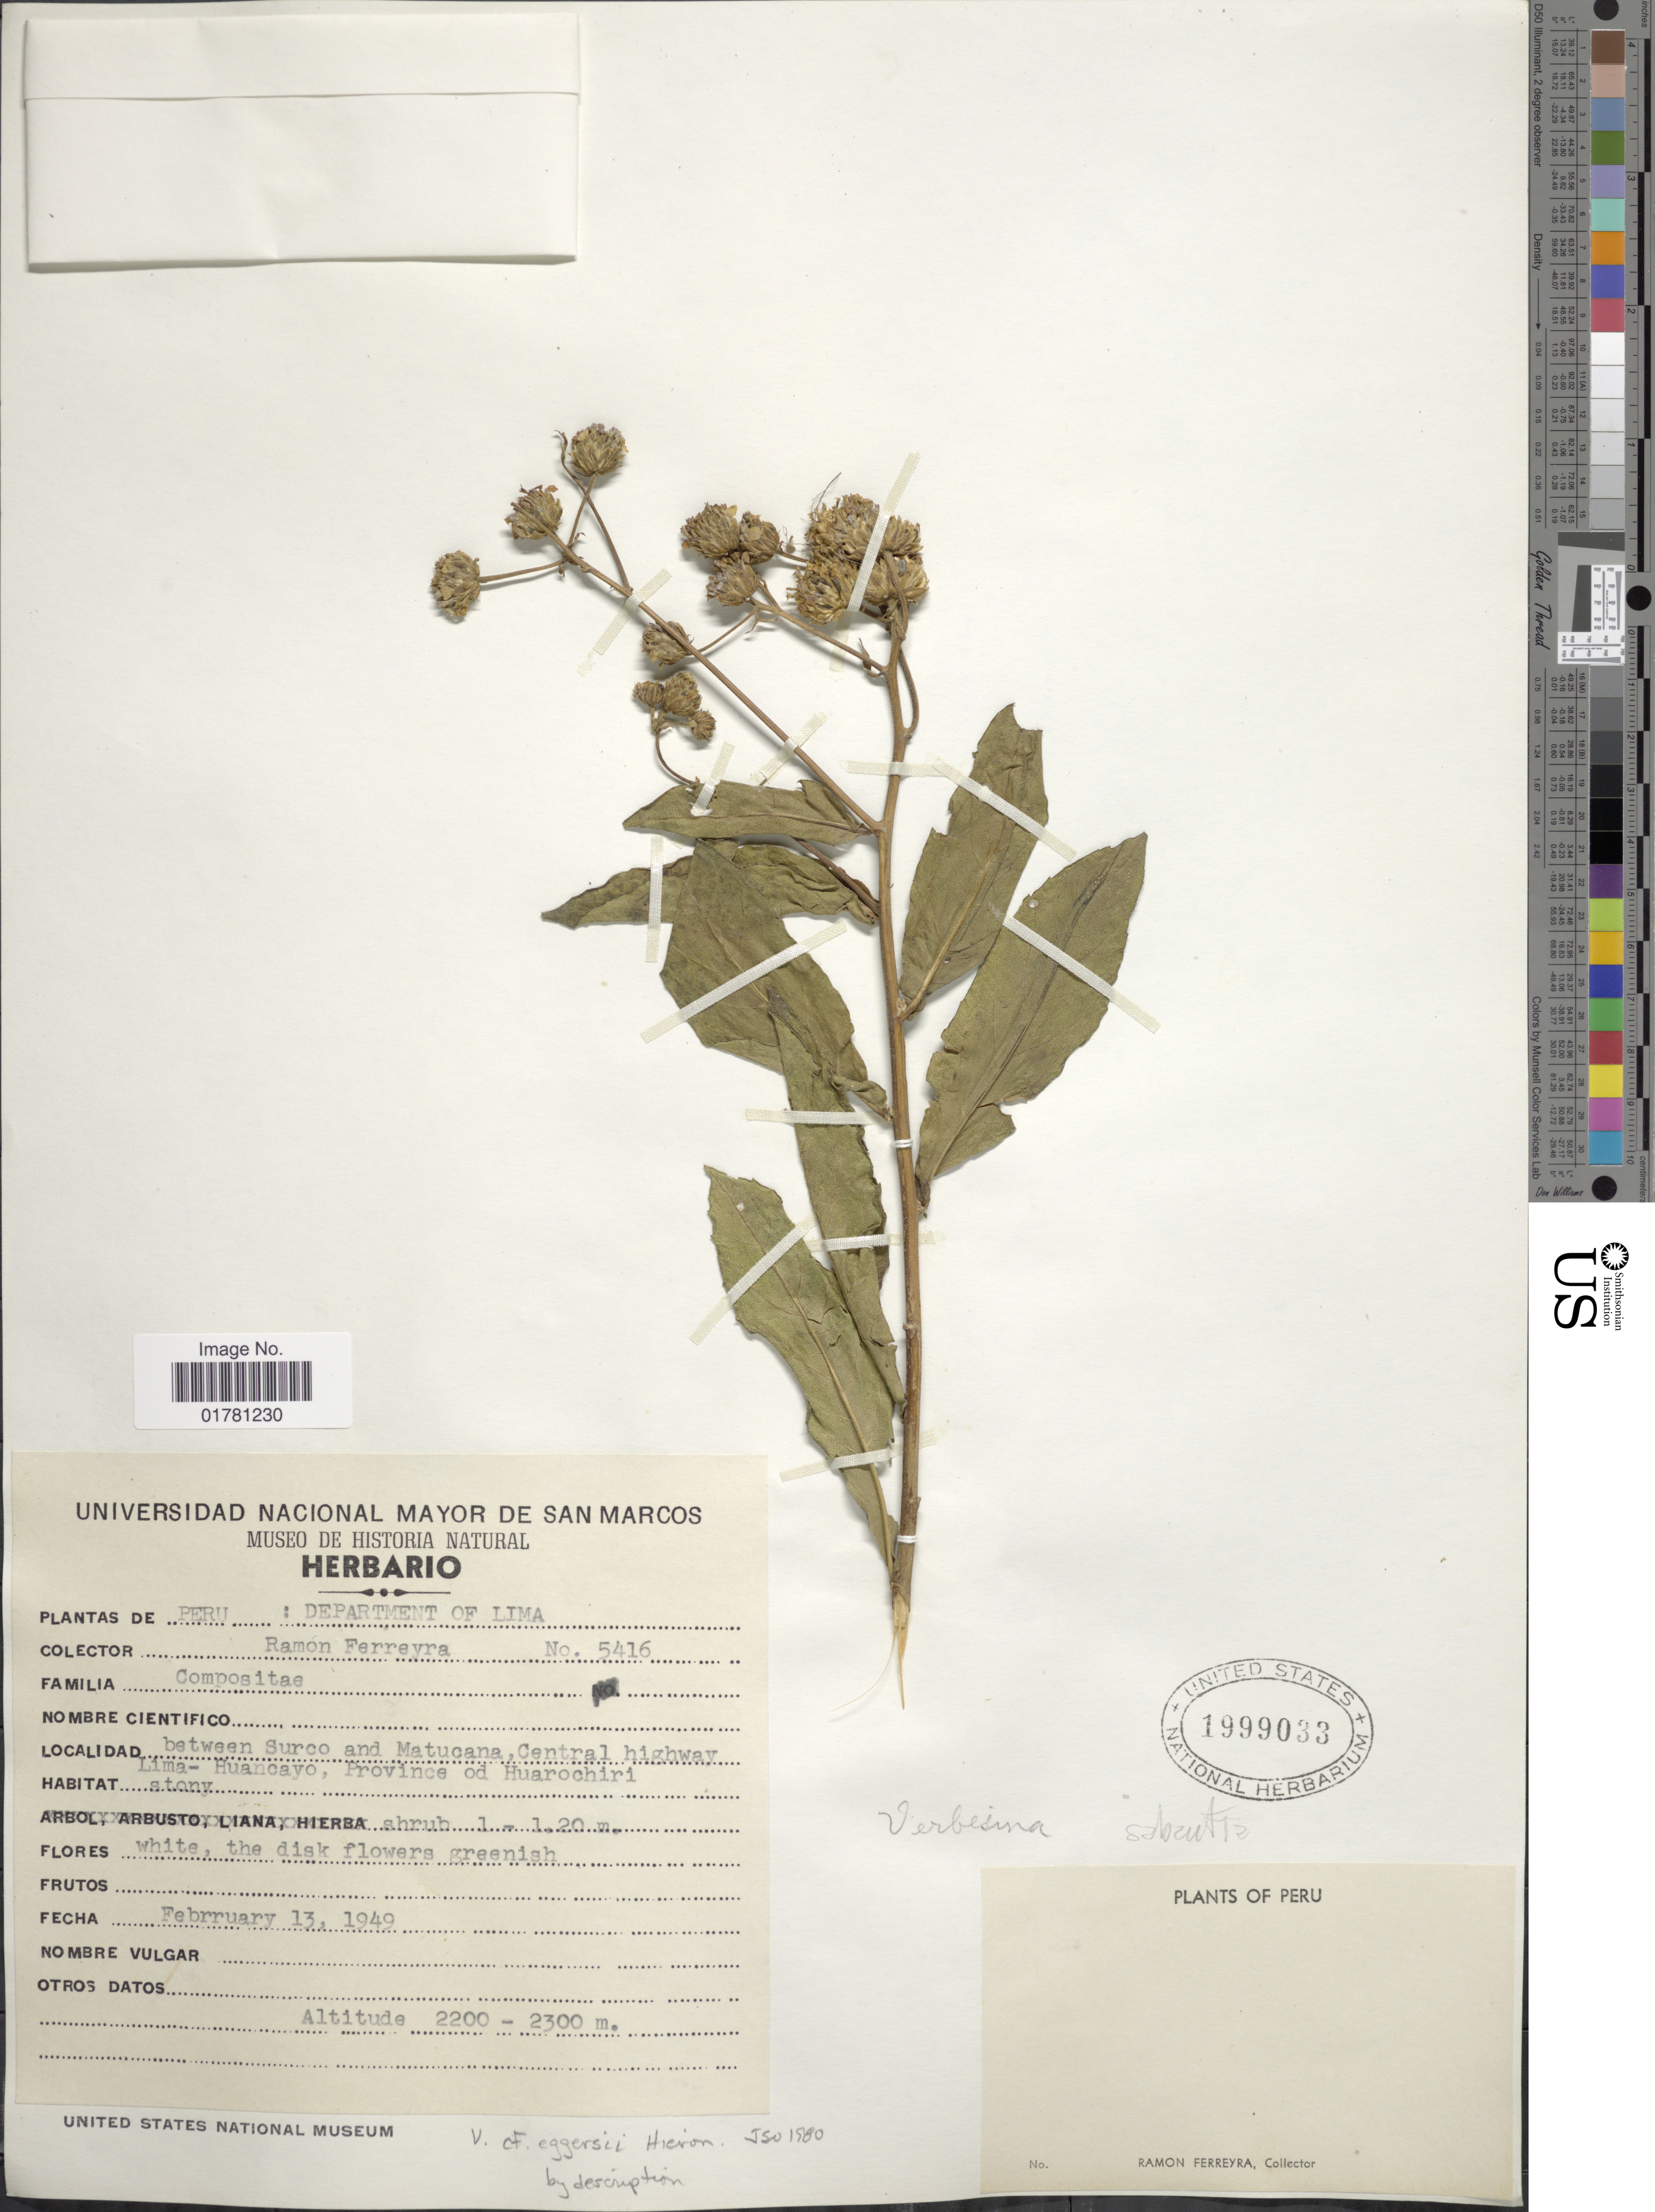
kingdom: Plantae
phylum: Tracheophyta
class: Magnoliopsida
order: Asterales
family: Asteraceae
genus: Verbesina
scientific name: Verbesina saubinetioides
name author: S.F. Blake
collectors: R. A. Ferreyra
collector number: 5416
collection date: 1949-02-13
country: Peru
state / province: Lima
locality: Department of Lima, between Surco and Matucana, Central highway Lima-Huancayo, Province of Huarochiri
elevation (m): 2200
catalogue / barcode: US 1999033